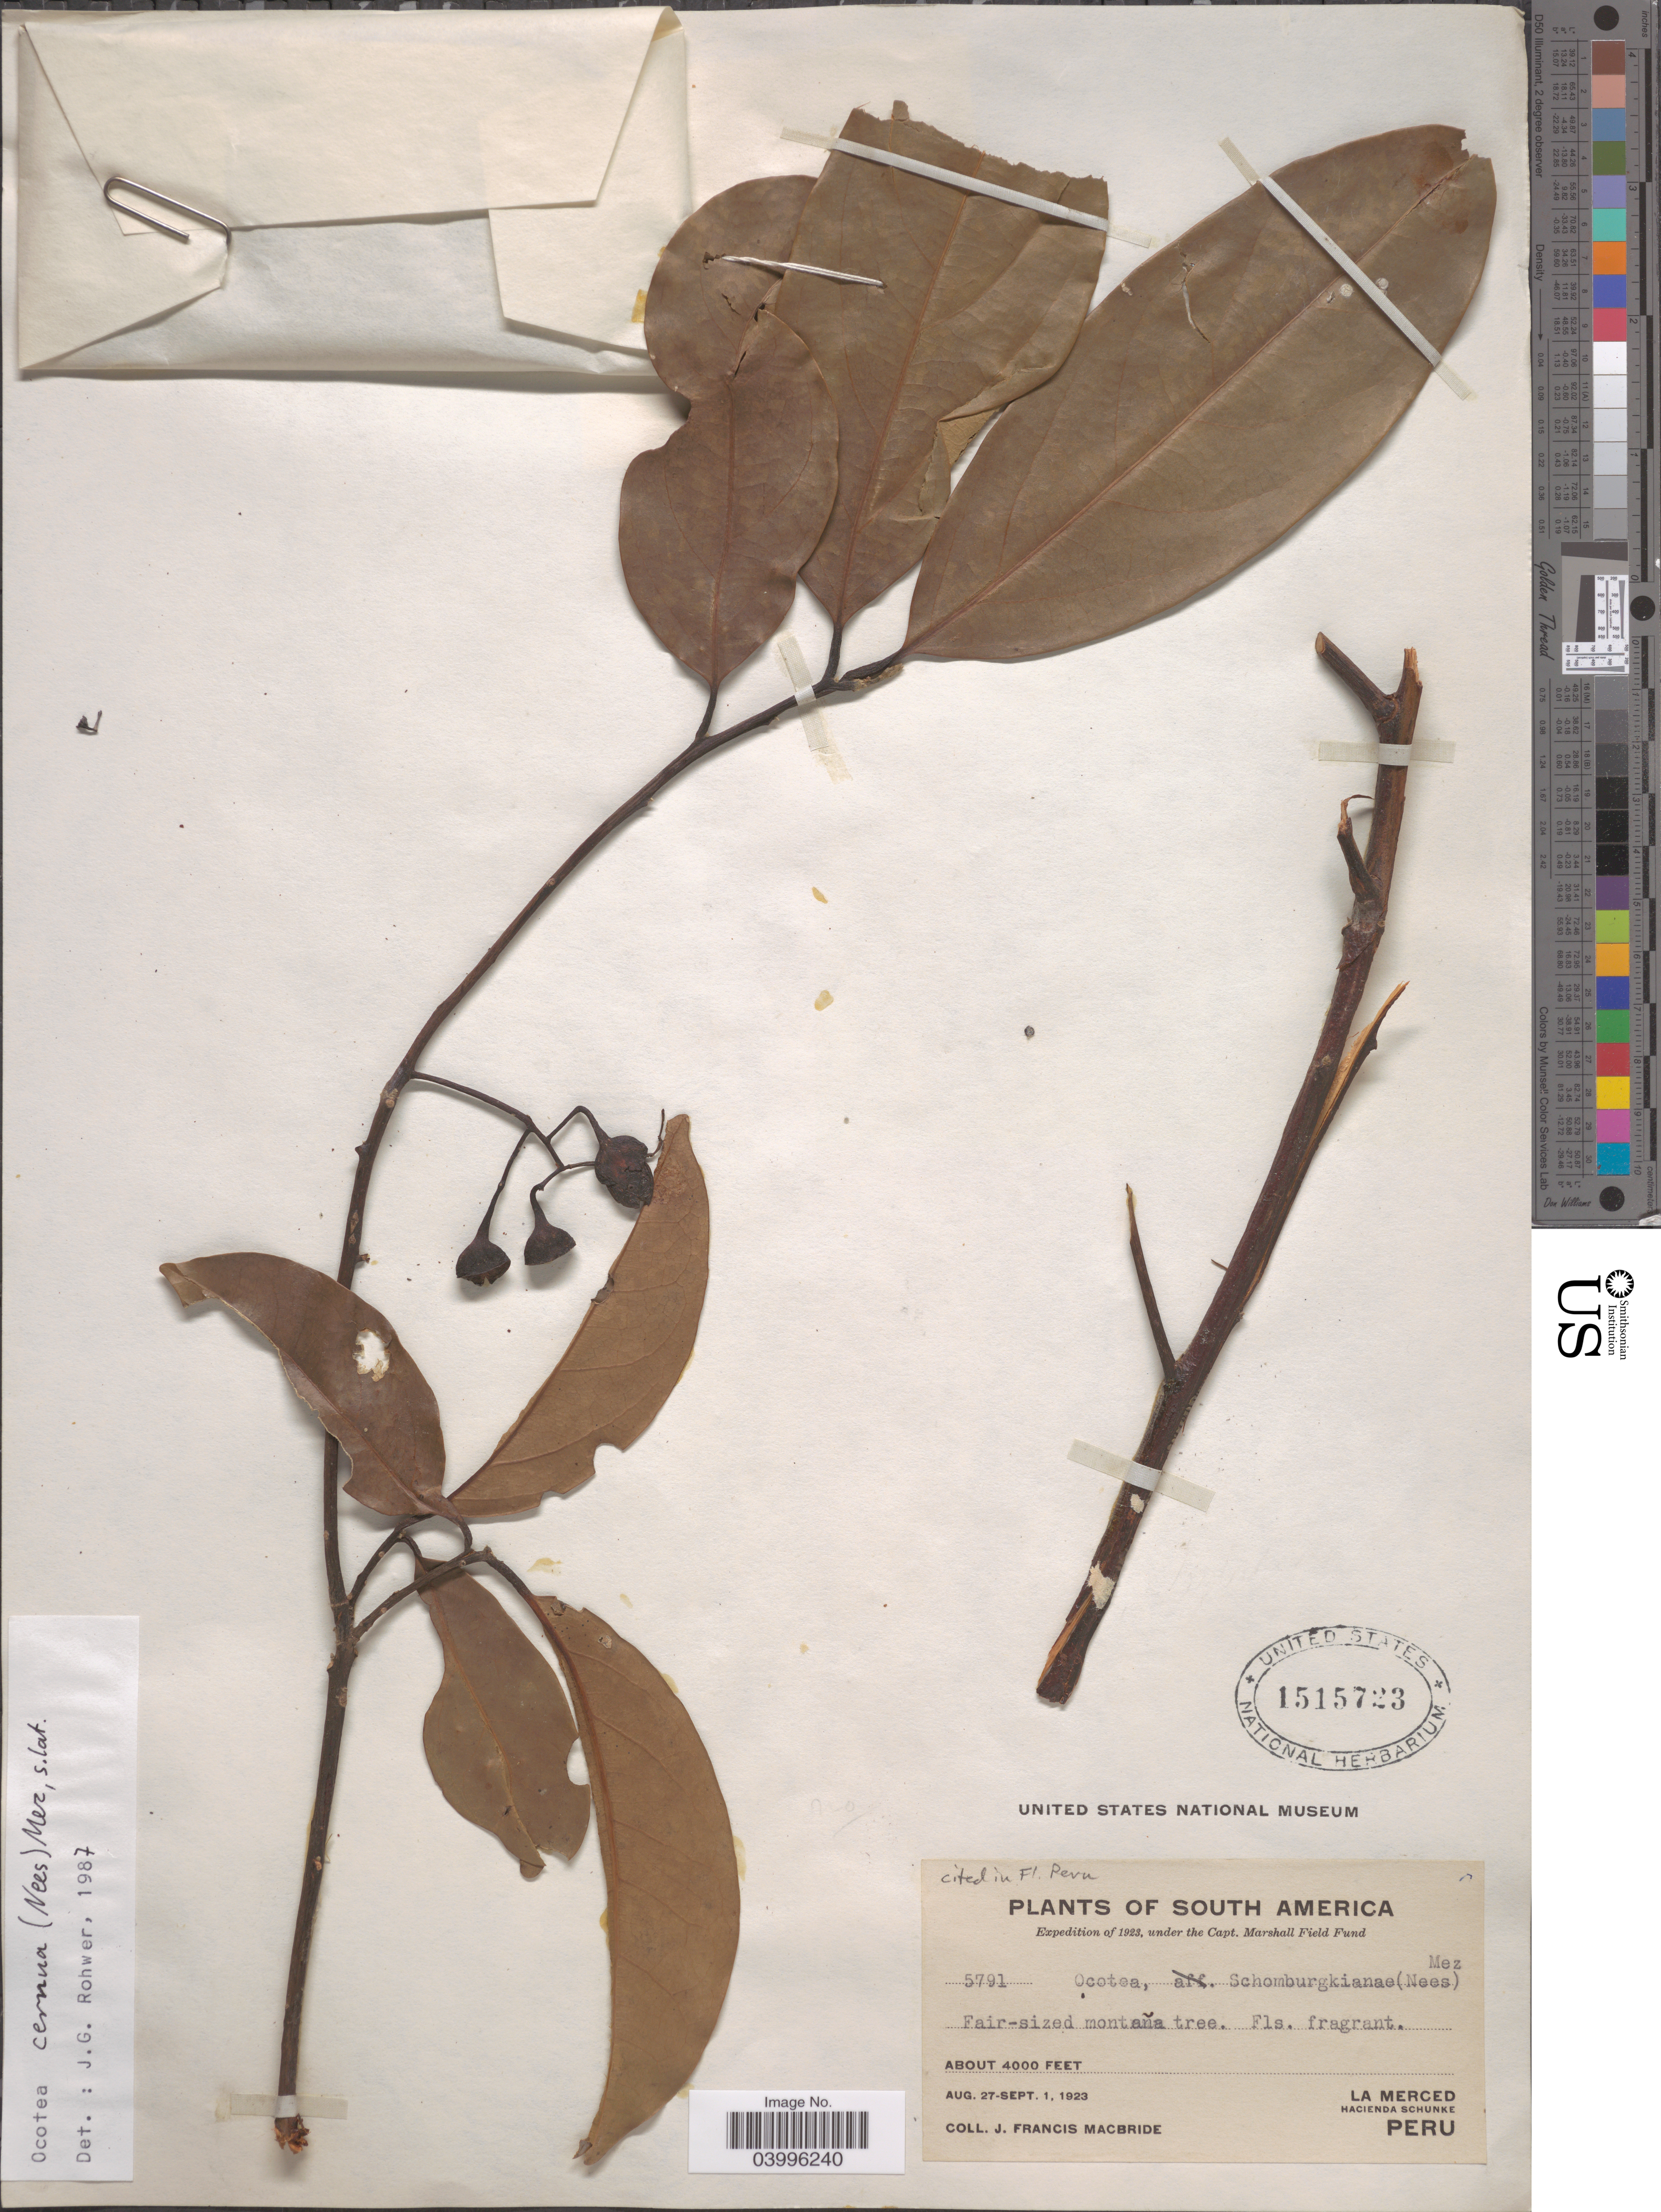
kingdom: Plantae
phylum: Tracheophyta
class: Magnoliopsida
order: Laurales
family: Lauraceae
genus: Ocotea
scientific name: Ocotea cernua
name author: (Nees) Mez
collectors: J. F. Macbride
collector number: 5791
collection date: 1923-08-27/1923-09-01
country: Peru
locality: La Merced. Hacienda Schunke.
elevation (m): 1219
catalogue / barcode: US 1515723